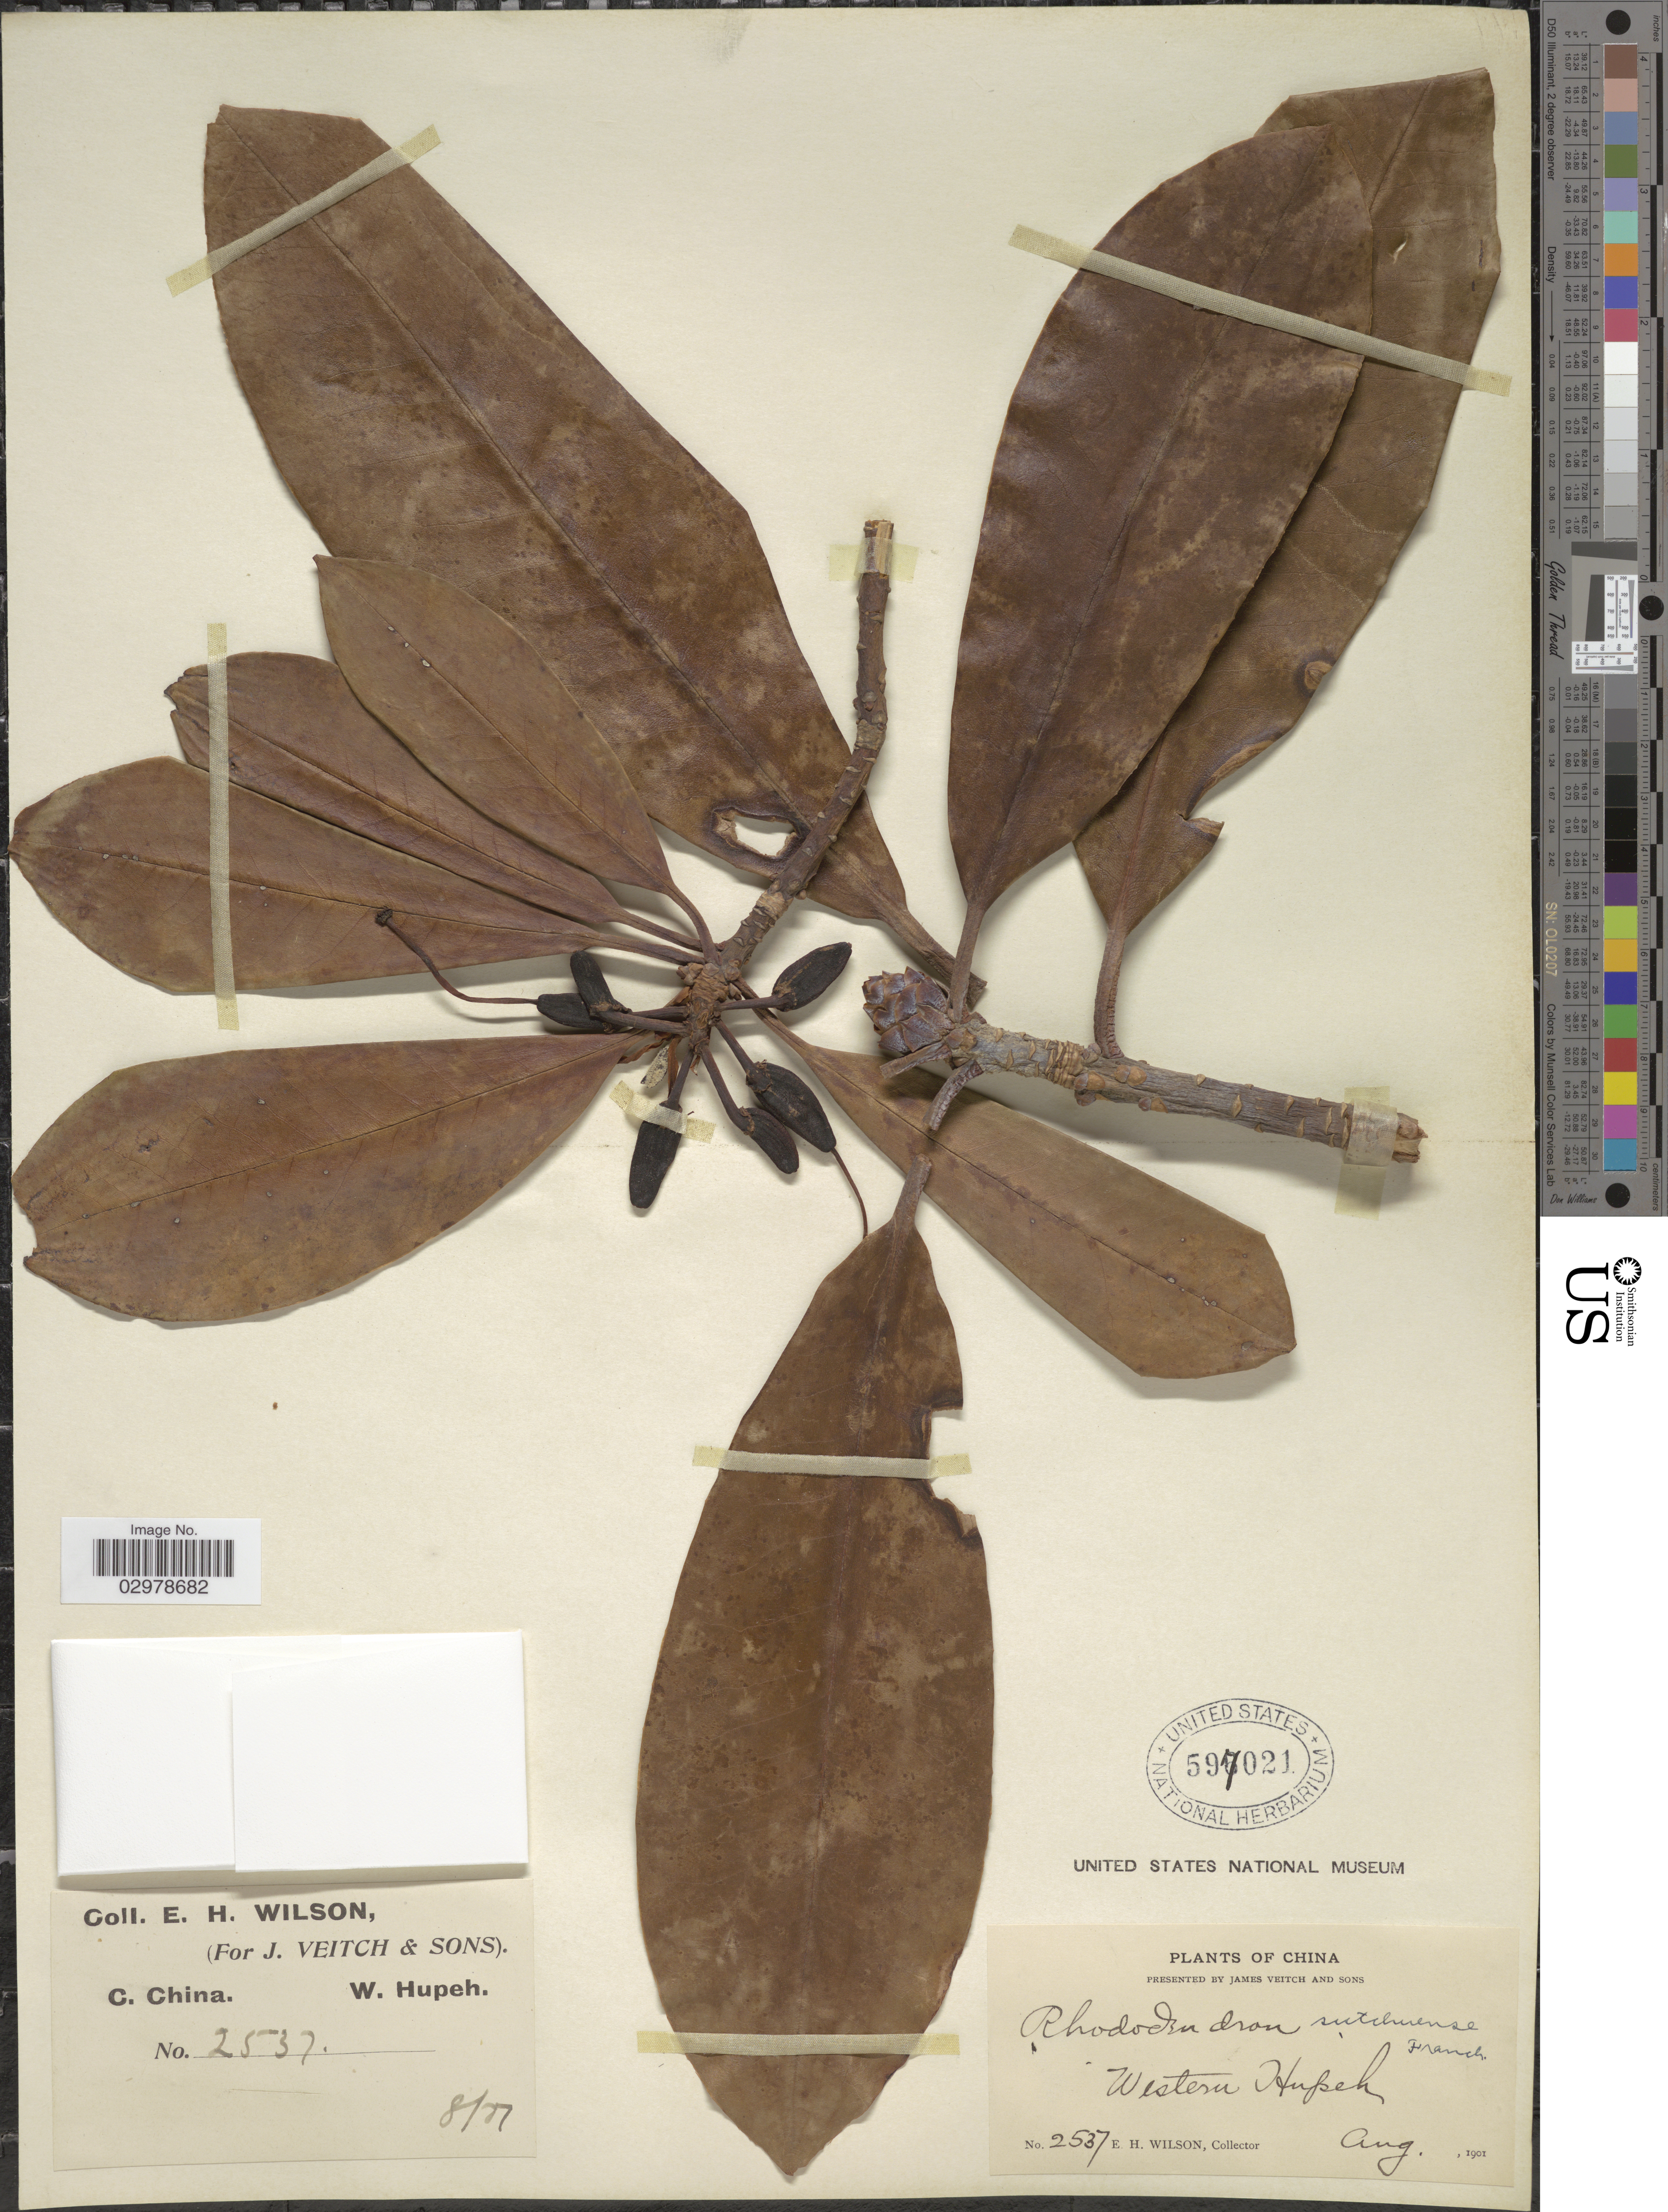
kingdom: Plantae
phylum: Tracheophyta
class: Magnoliopsida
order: Ericales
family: Ericaceae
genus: Rhododendron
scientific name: Rhododendron sutchuenense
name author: Franch.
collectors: E. Wilson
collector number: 2537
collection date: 1901-08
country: China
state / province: Hubei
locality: C. China. Western Hupeh.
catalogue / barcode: US 597021